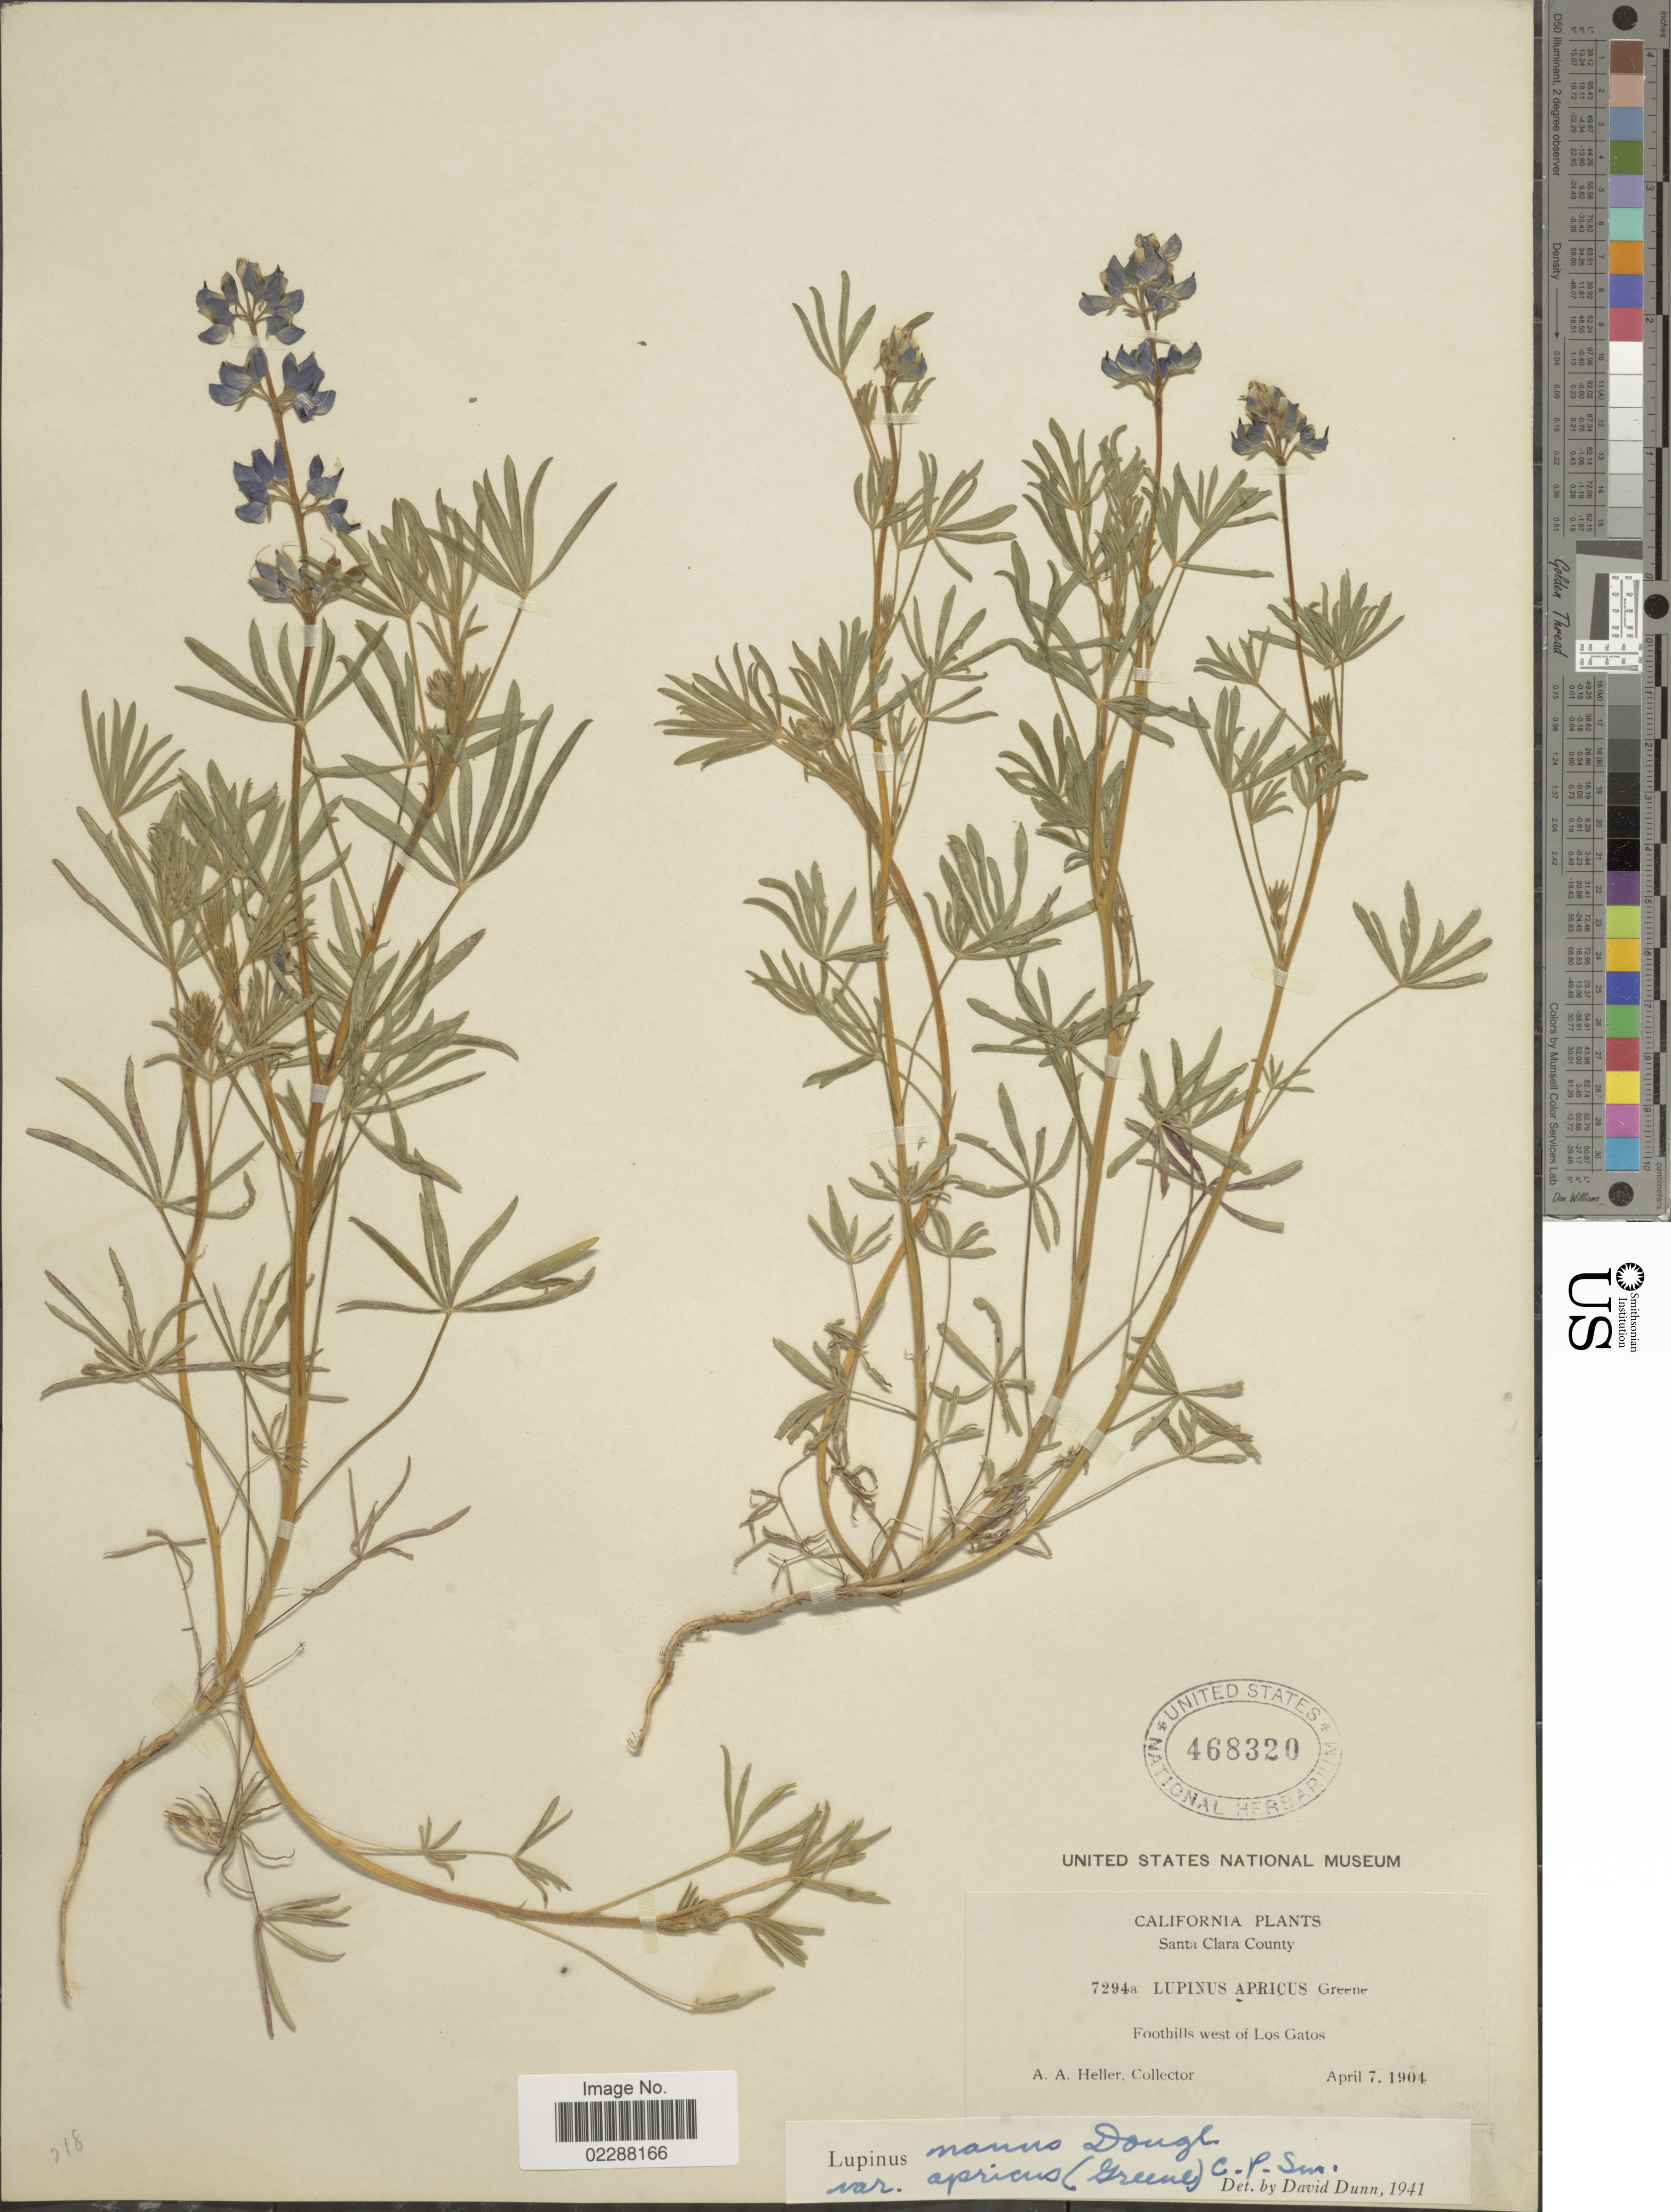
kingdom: Plantae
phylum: Tracheophyta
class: Magnoliopsida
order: Fabales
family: Fabaceae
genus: Lupinus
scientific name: Lupinus vallicola subsp. apricus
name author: (Greene) D.B. Dunn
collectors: A. A. Heller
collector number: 7294a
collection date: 1904-04-07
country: United States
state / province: California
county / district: Santa Clara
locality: Santa Clara County, Foothills west of Los Gatos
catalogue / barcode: US 468320